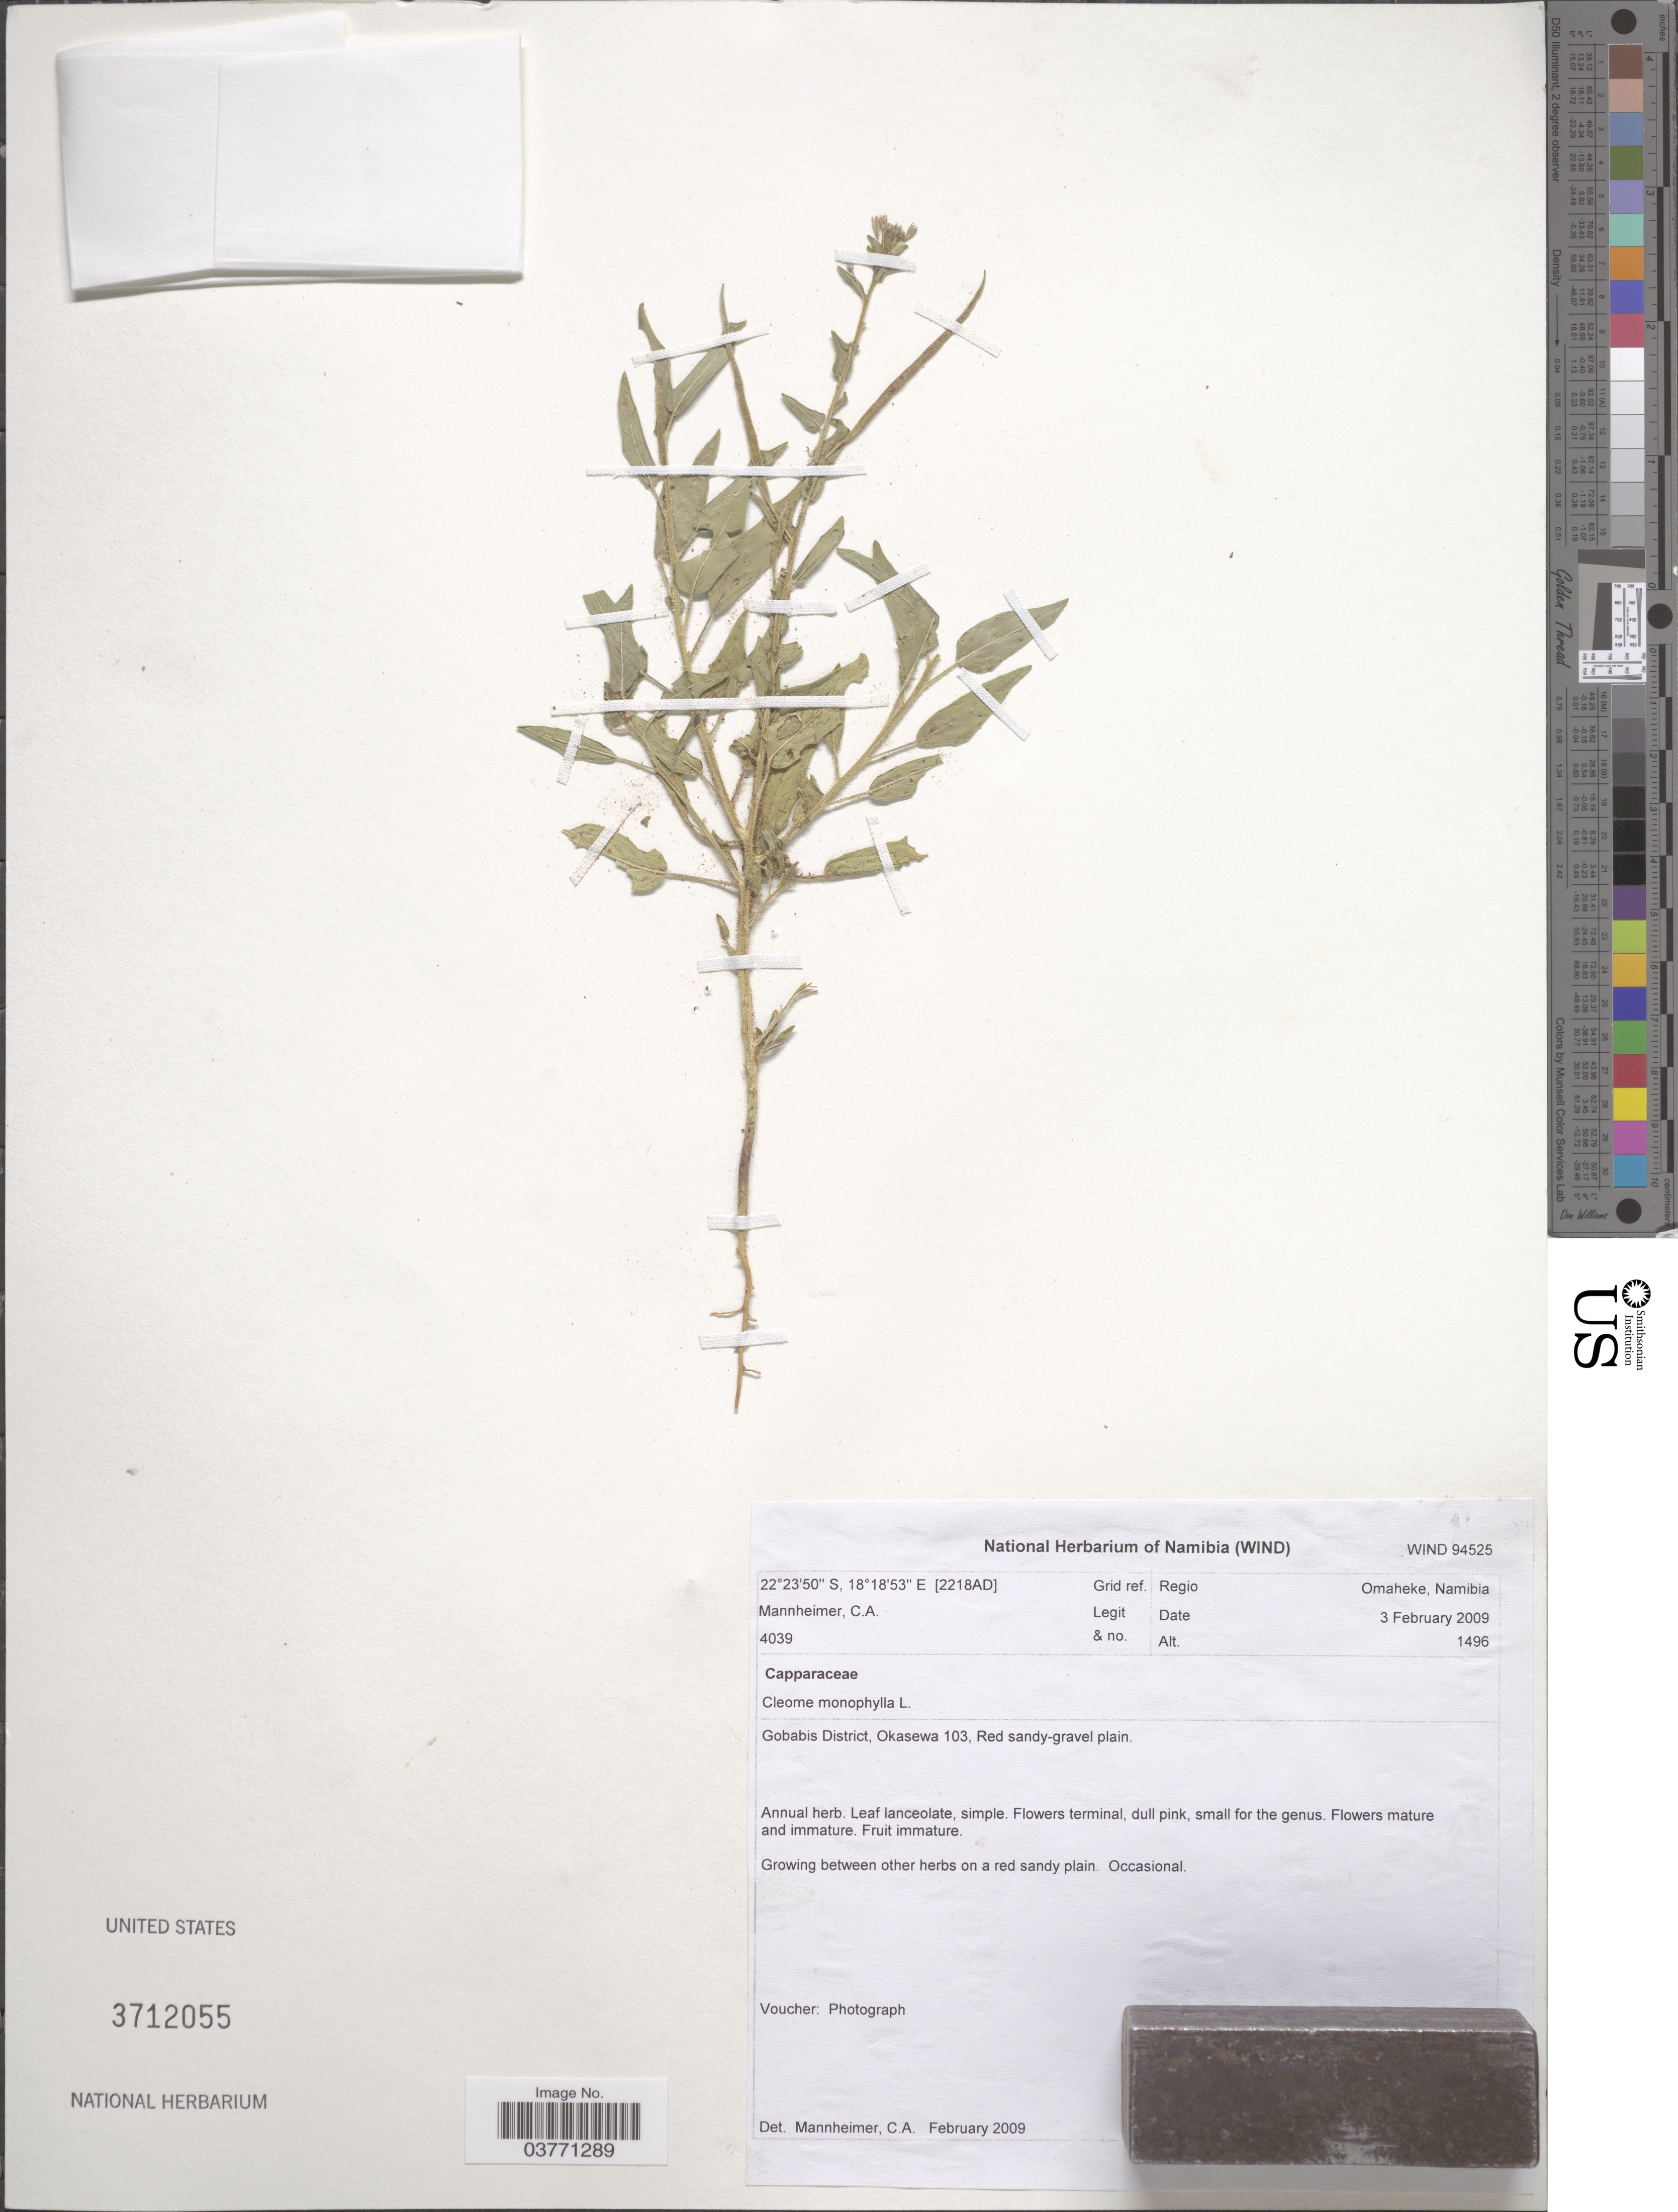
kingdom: Plantae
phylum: Tracheophyta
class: Magnoliopsida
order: Brassicales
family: Cleomaceae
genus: Sieruela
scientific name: Sieruela monophylla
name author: (L.) Roalson & J.C. Hall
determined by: Strong, M. T., (US), Smithsonian Institution - National Museum of Natural History (UNITED STATES)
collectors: C. A. Mannheimer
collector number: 4039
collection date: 2009-02-03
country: Namibia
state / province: Omaheke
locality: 2218AD Grid ref. Regio Omaheke. Gobabis District, Okasewa 103.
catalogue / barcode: US 3712055